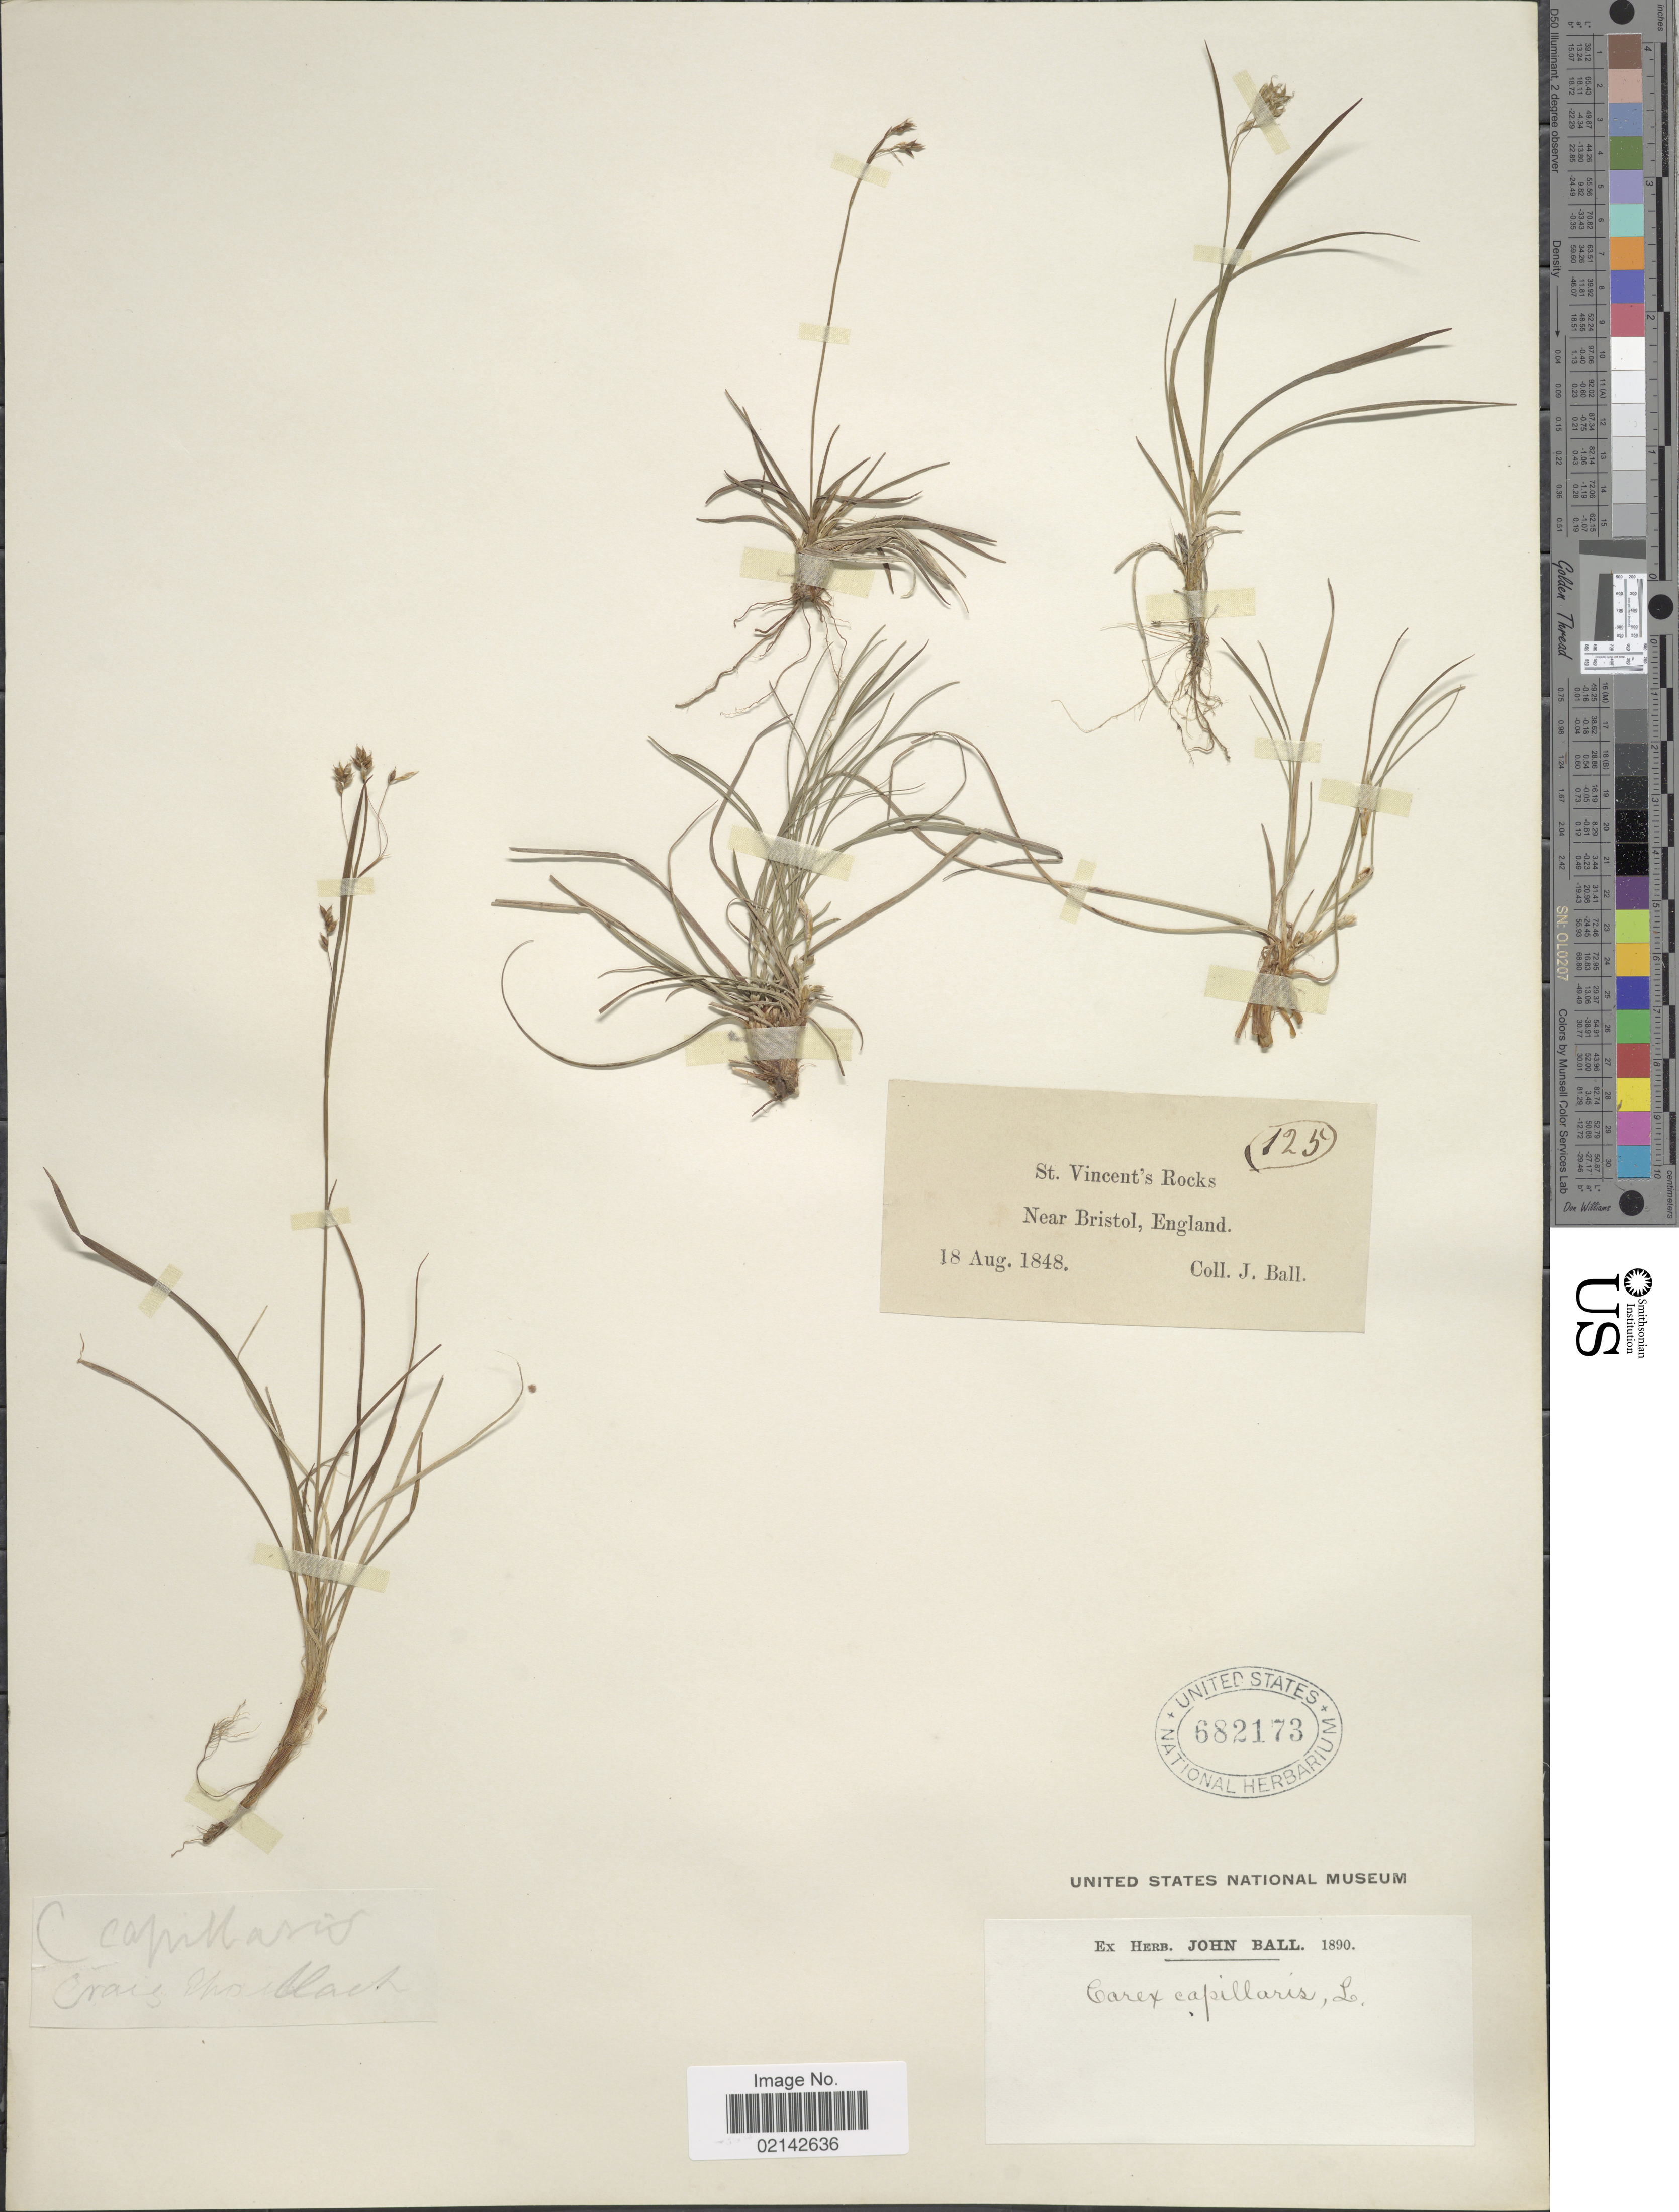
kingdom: Plantae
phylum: Tracheophyta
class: Liliopsida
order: Poales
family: Cyperaceae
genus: Carex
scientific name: Carex capillaris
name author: L.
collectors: J. Ball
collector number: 125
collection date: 1848-08-18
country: United Kingdom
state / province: England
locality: Near Bristol, England, St. Vincent's Rocks.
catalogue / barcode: US 682173